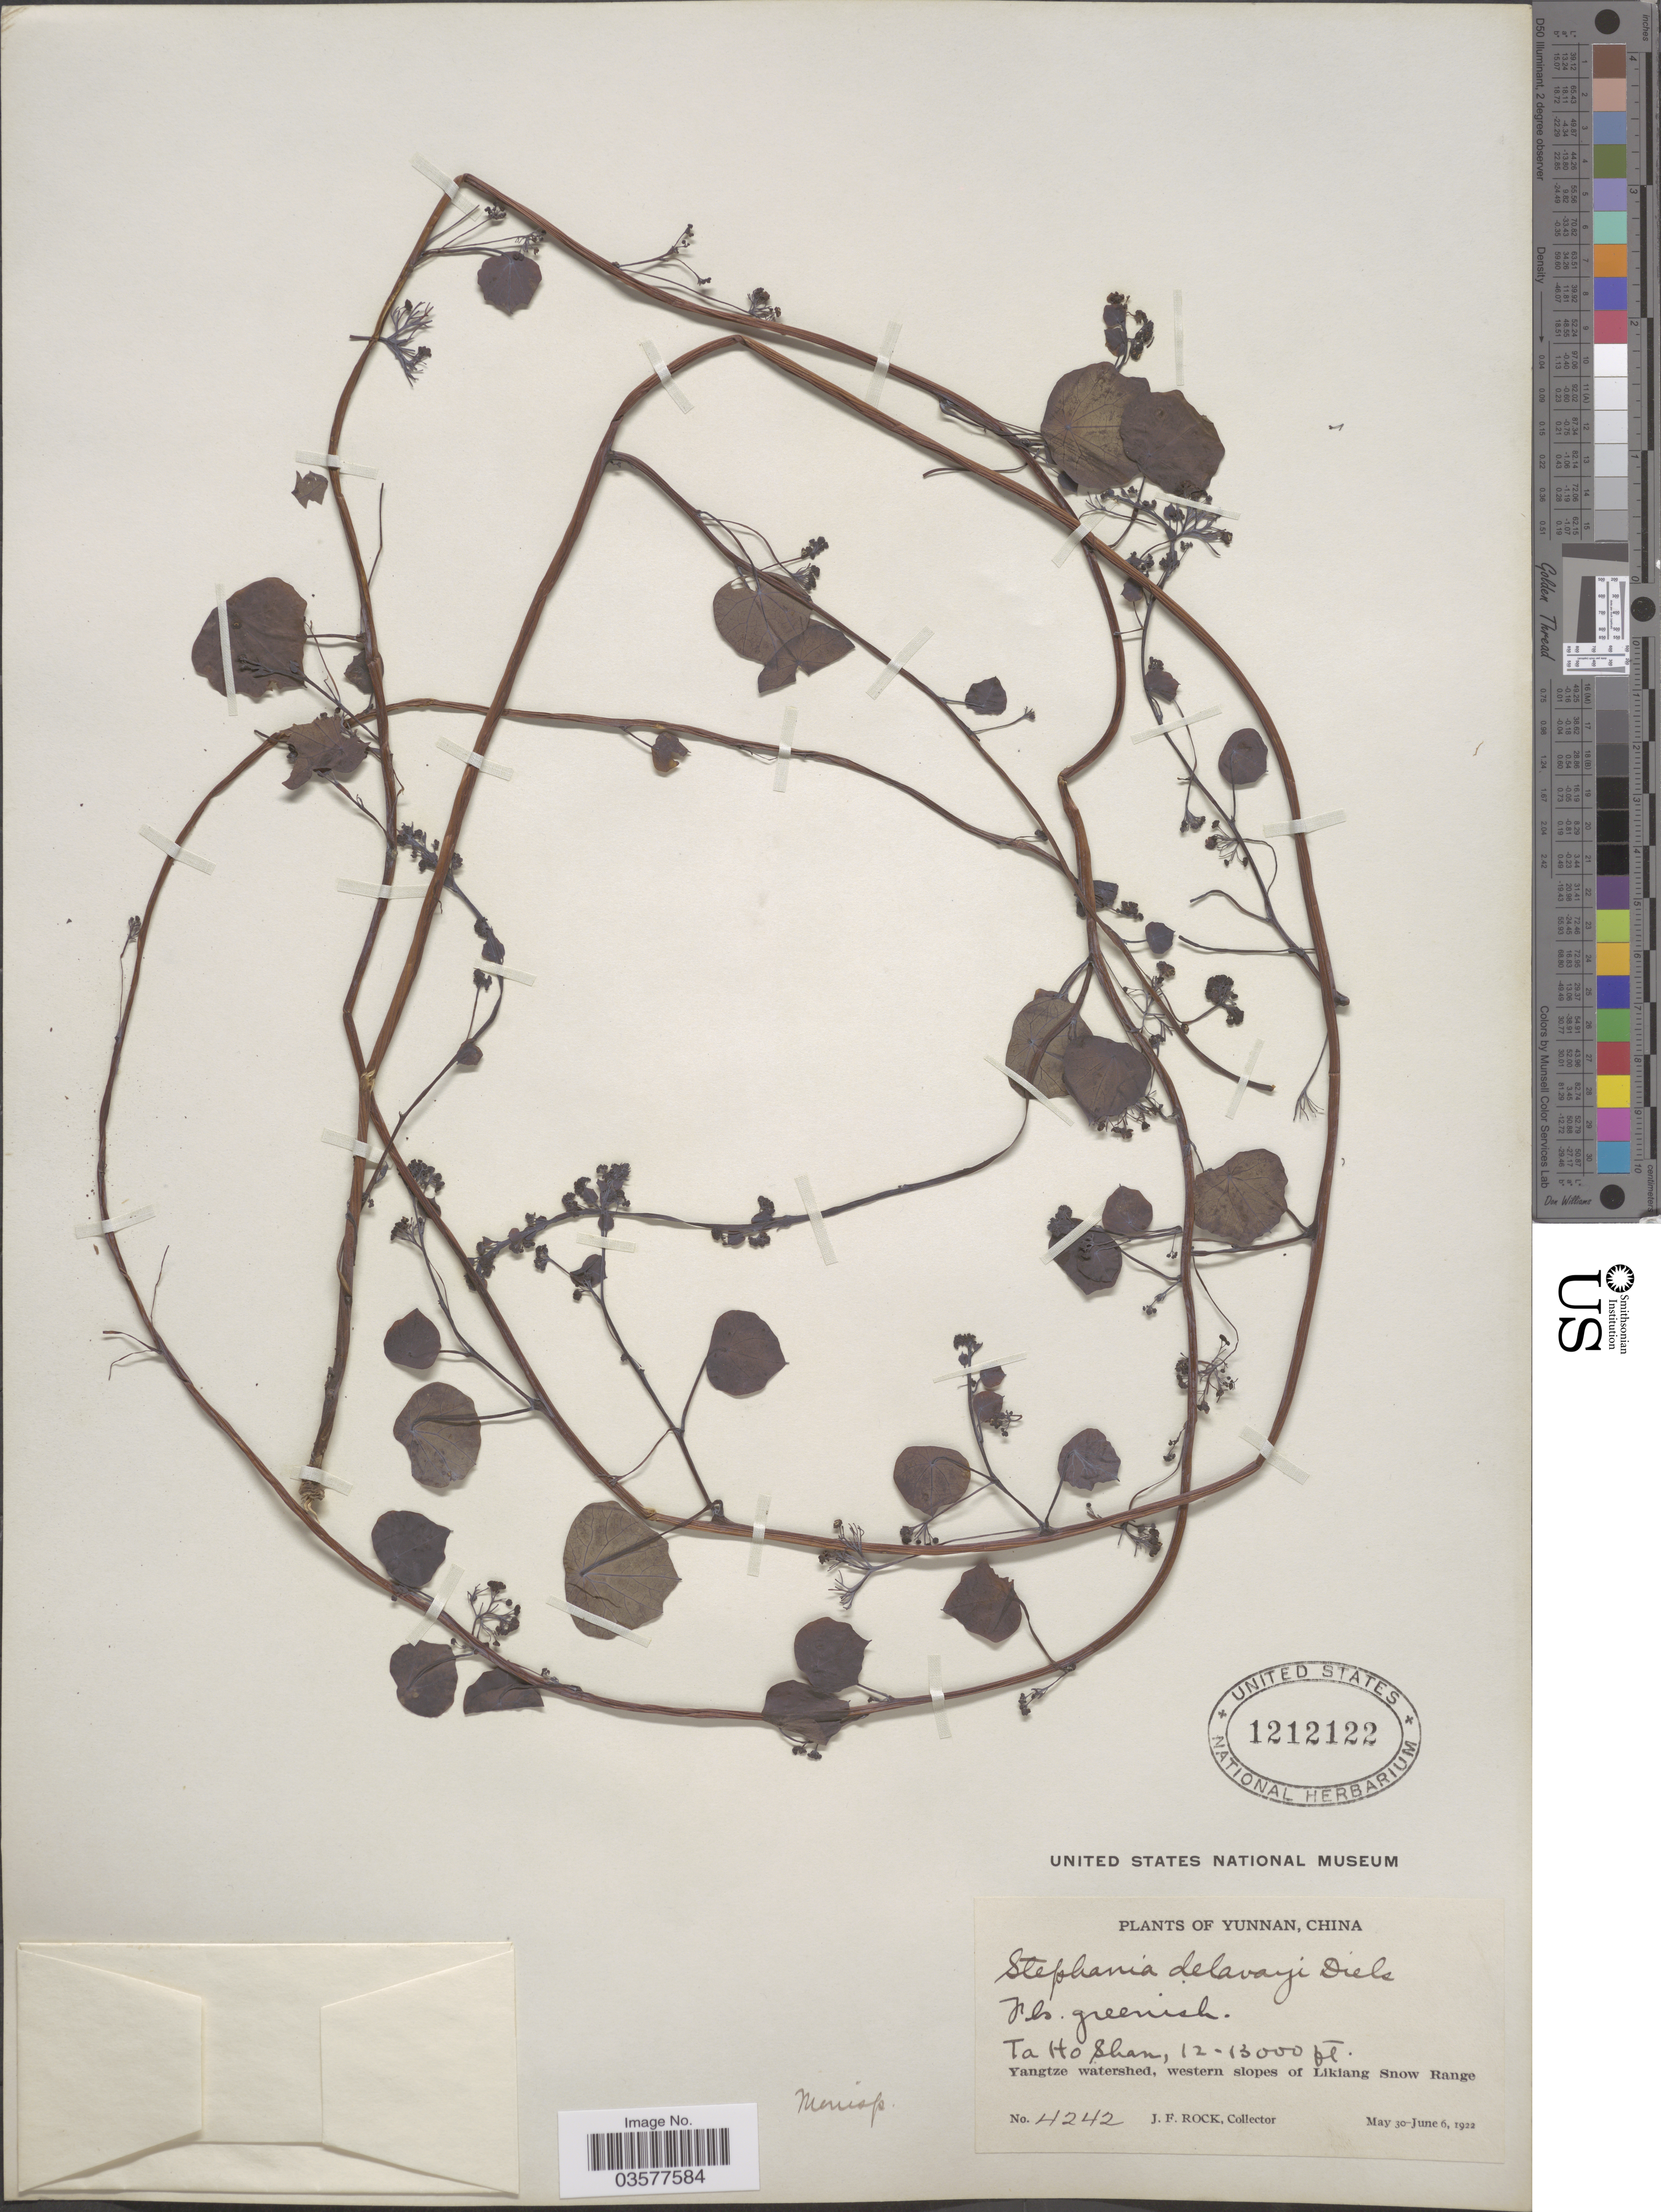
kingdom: Plantae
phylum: Tracheophyta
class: Magnoliopsida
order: Ranunculales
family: Menispermaceae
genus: Stephania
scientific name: Stephania delavayi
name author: Diels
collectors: J. Rock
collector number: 4242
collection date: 1922-05-30/1922-06-06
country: China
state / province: Yunnan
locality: Ta Ho Shan. Yangtze watershed, western slopes of Likiang Snow Range.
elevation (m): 3658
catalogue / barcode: US 1212122